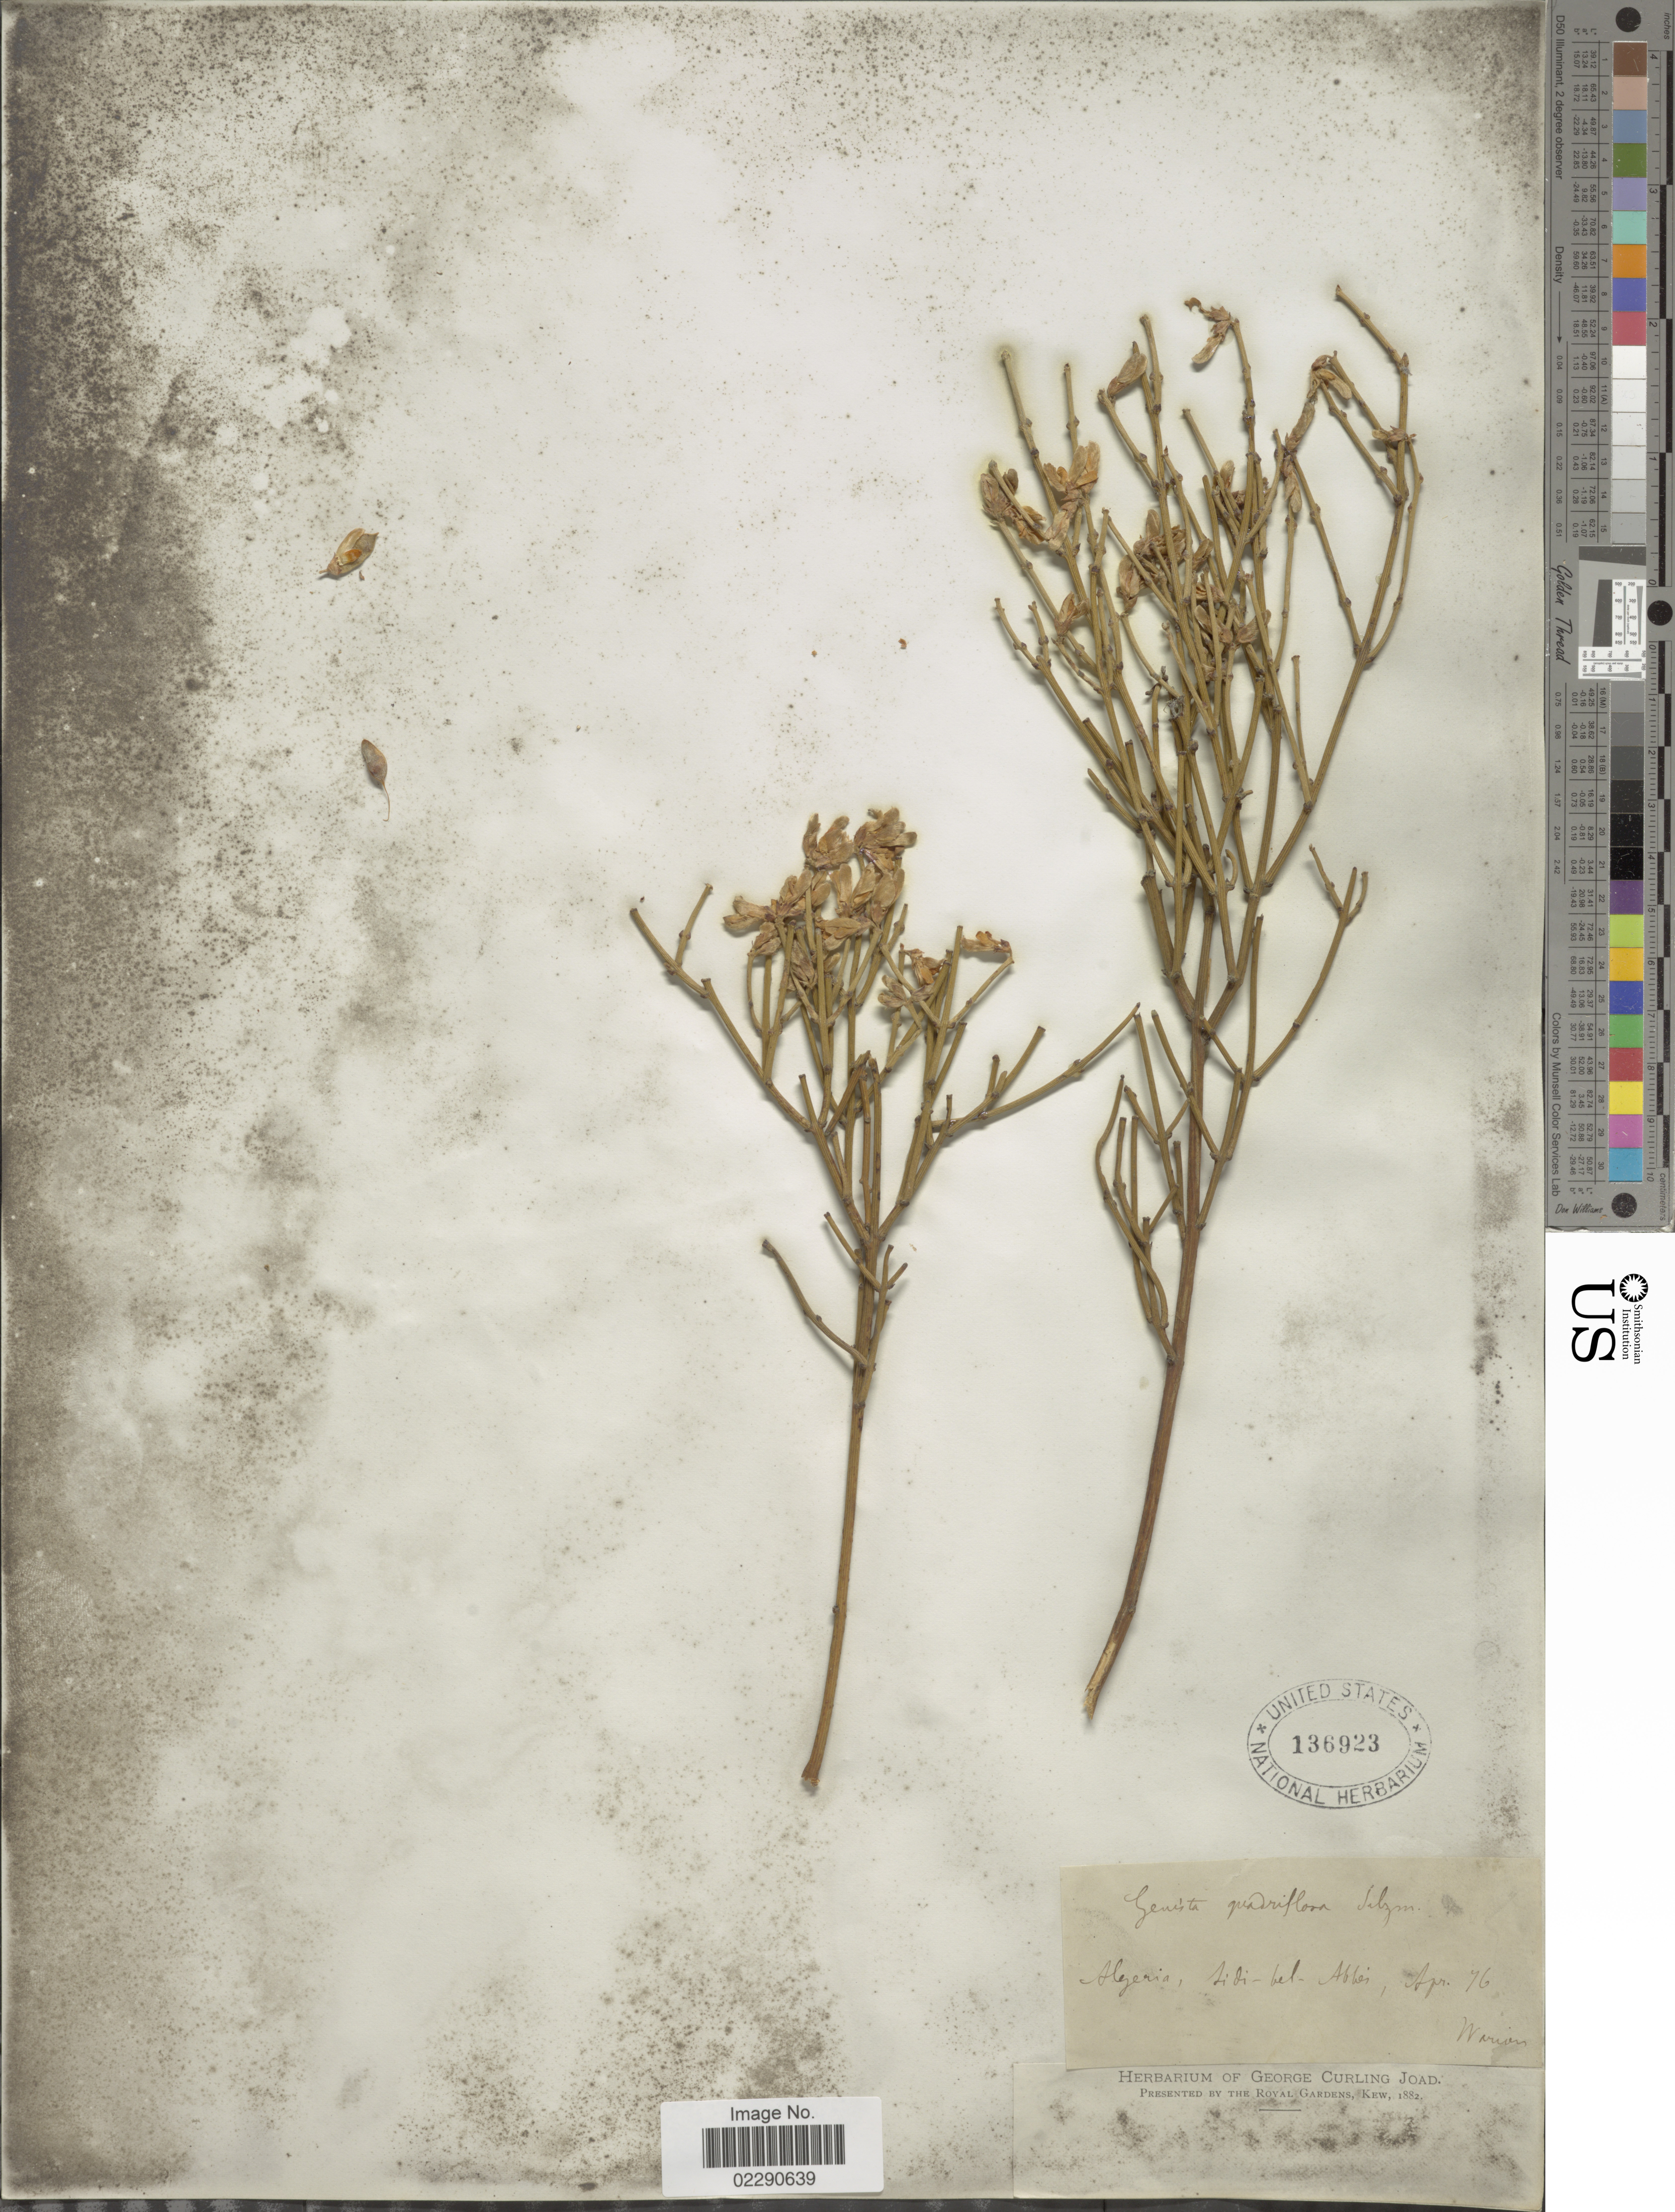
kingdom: Plantae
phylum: Tracheophyta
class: Magnoliopsida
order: Fabales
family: Fabaceae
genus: Genista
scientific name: Genista quadriflora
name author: Munby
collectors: A. Warion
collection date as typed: Transcribed d/m/y: /4/76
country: Algeria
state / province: Sidi Bel Abbes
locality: Sidi-bel-Abbes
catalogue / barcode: US 136923